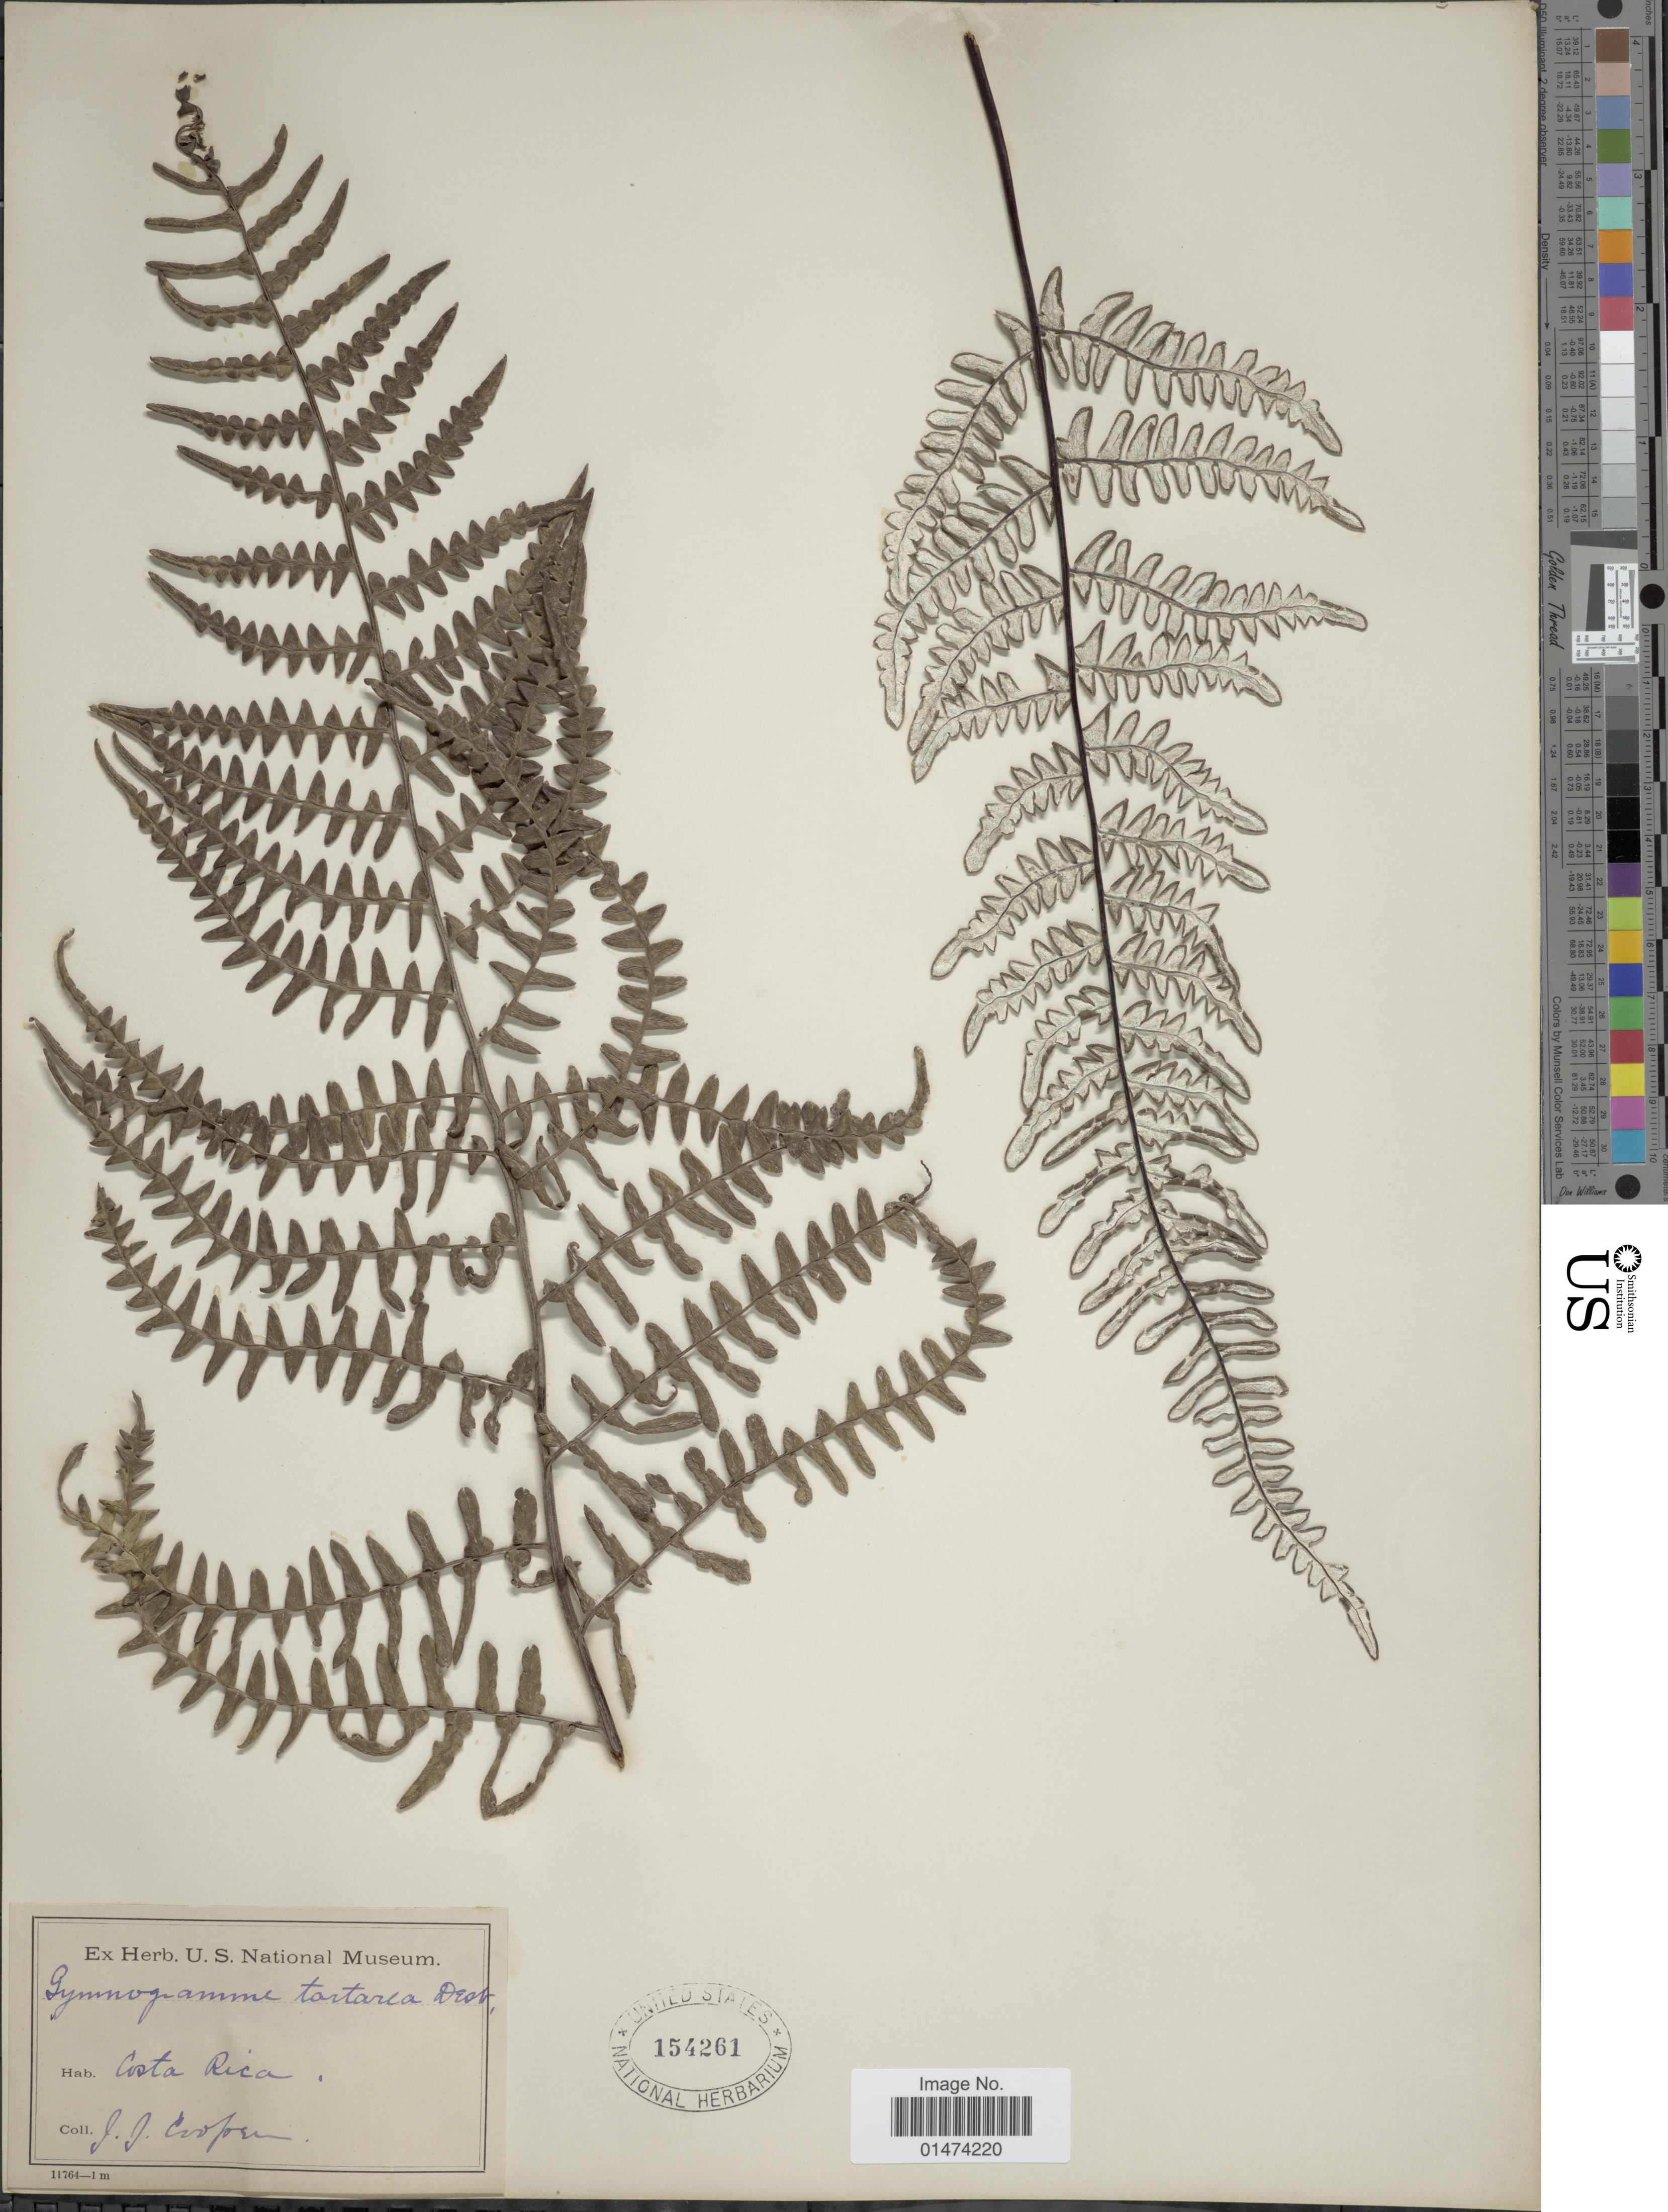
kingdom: Plantae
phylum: Tracheophyta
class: Polypodiopsida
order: Polypodiales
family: Pteridaceae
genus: Pityrogramma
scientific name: Pityrogramma tartarea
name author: (Cav.) Maxon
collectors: J. J. Cooper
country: Costa Rica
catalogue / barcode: US 154261